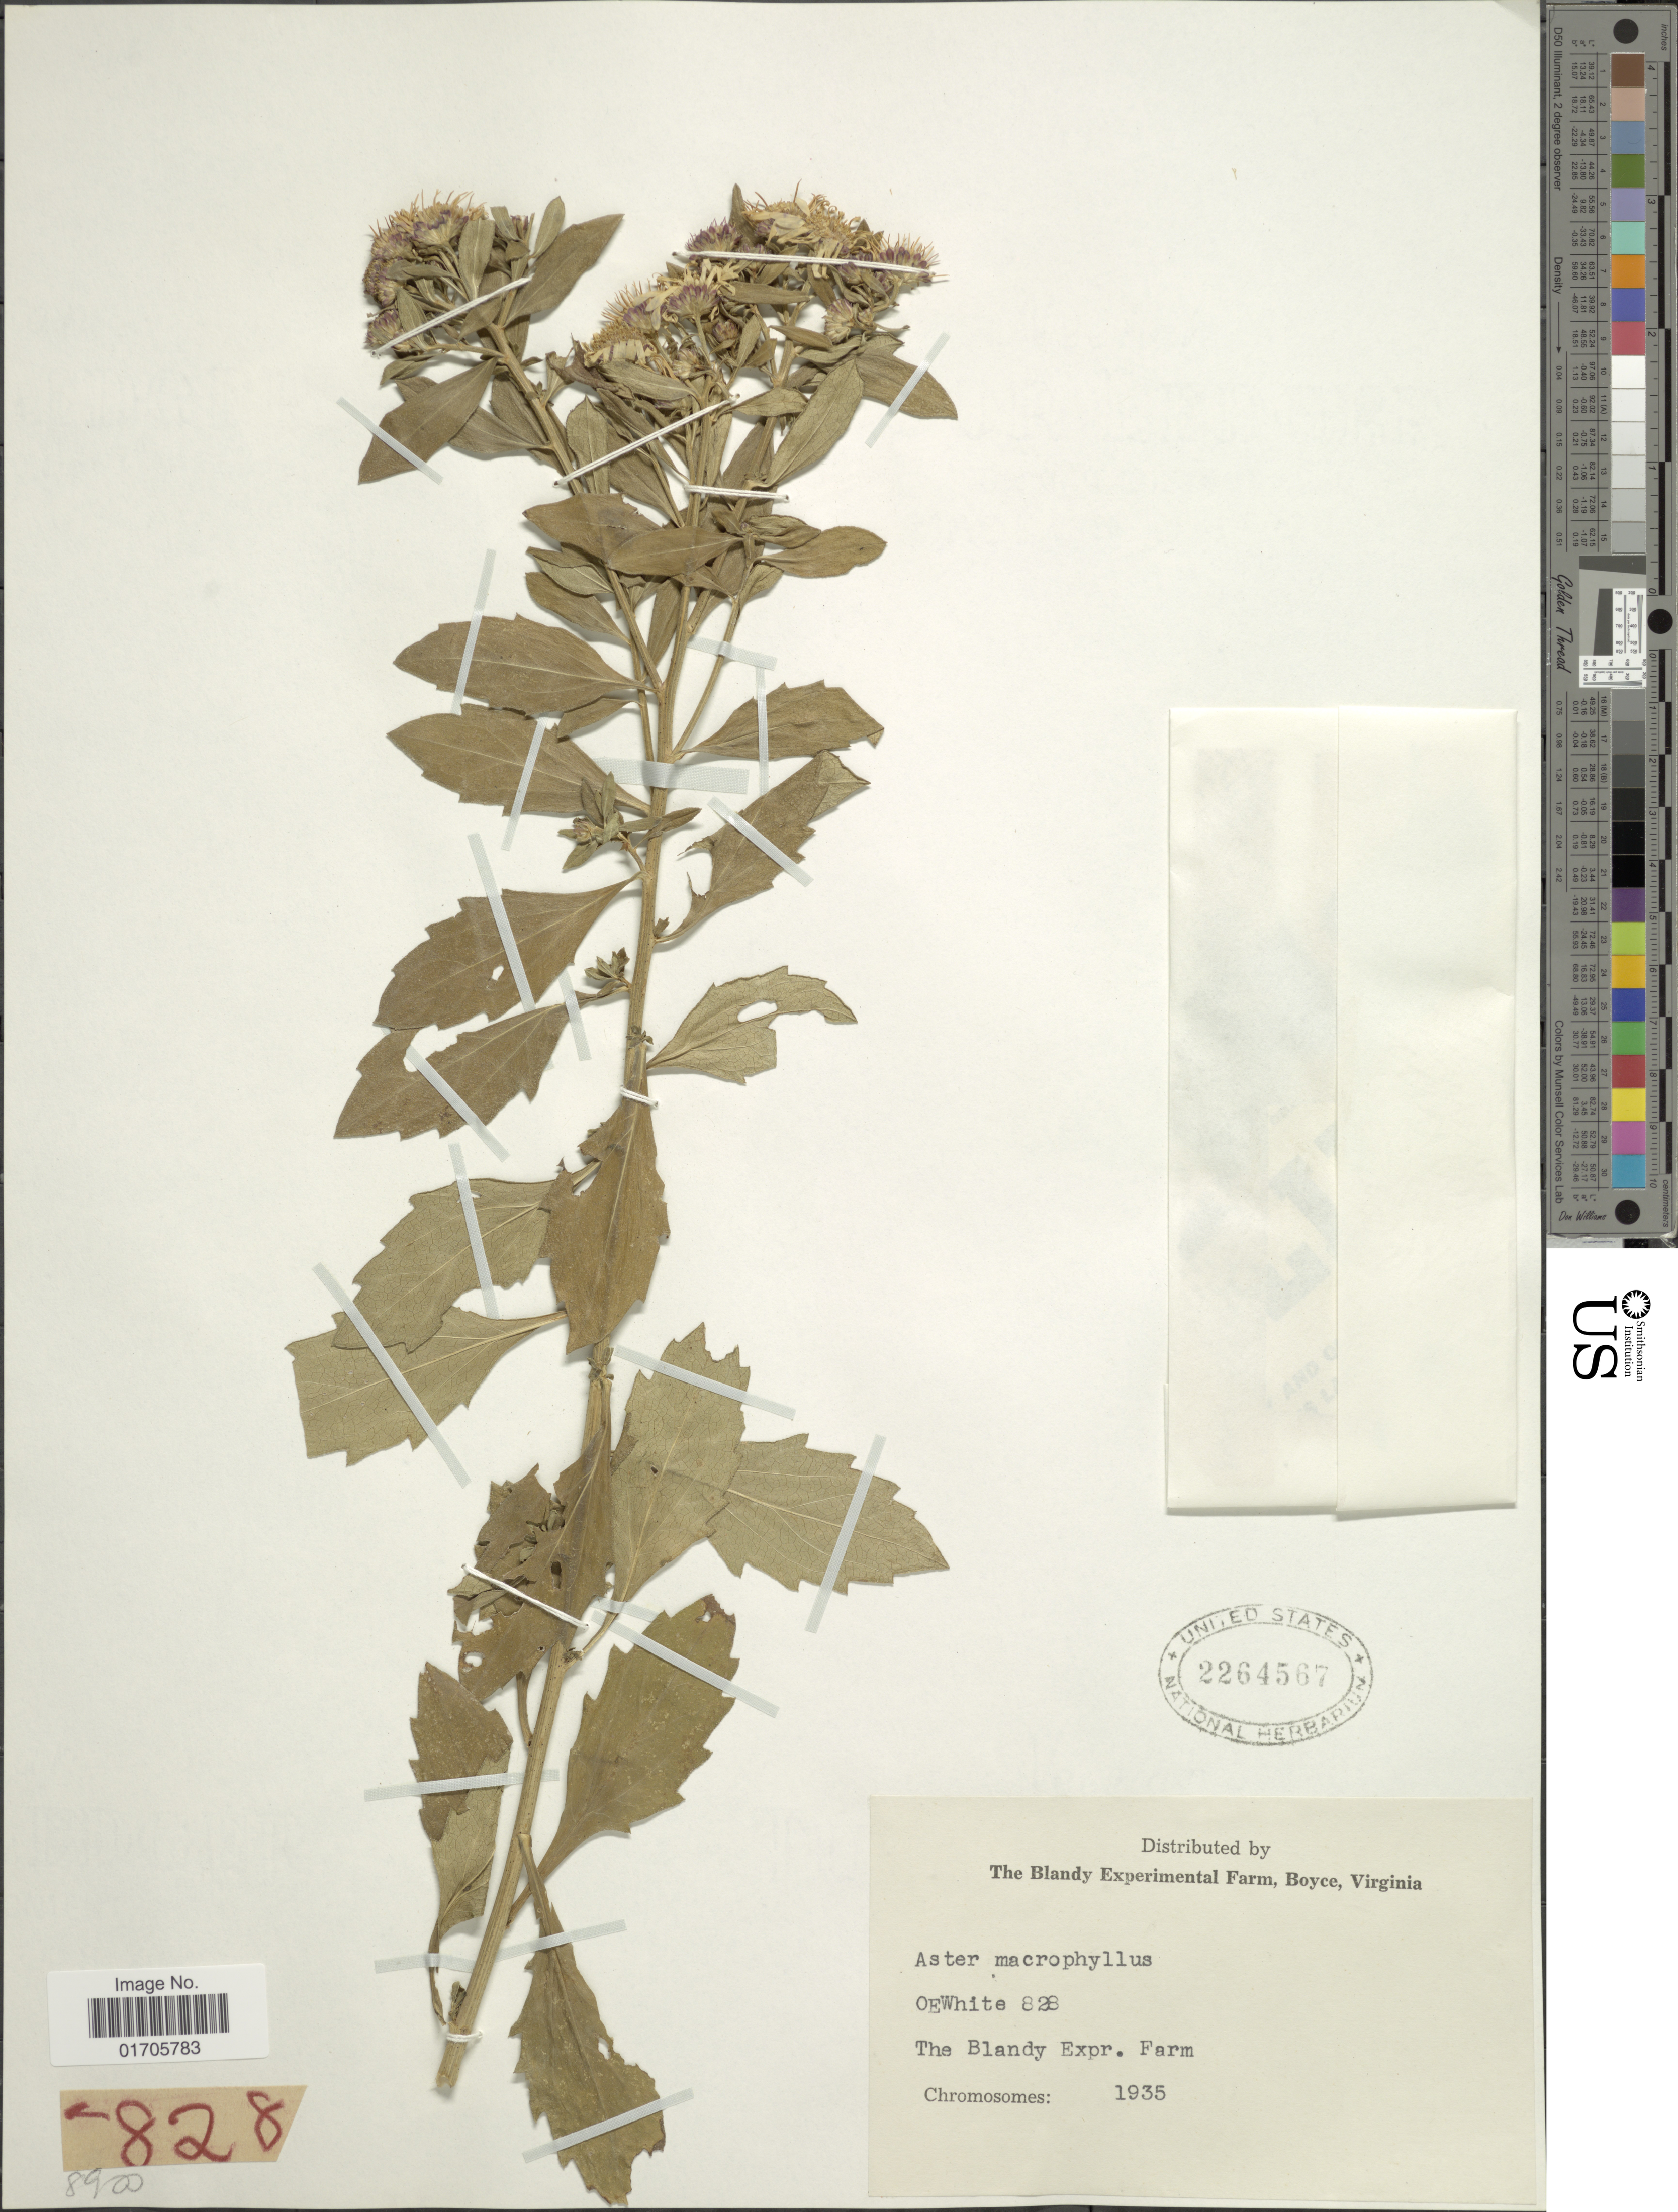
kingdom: Plantae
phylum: Tracheophyta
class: Magnoliopsida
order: Asterales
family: Asteraceae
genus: Eurybia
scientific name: Eurybia macrophylla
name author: (L.) Cass.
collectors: O. E. White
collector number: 828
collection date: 1935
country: United States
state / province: Virginia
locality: The Blandy Experimental Farm, Boyce, Virginia.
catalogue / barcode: US 2264567